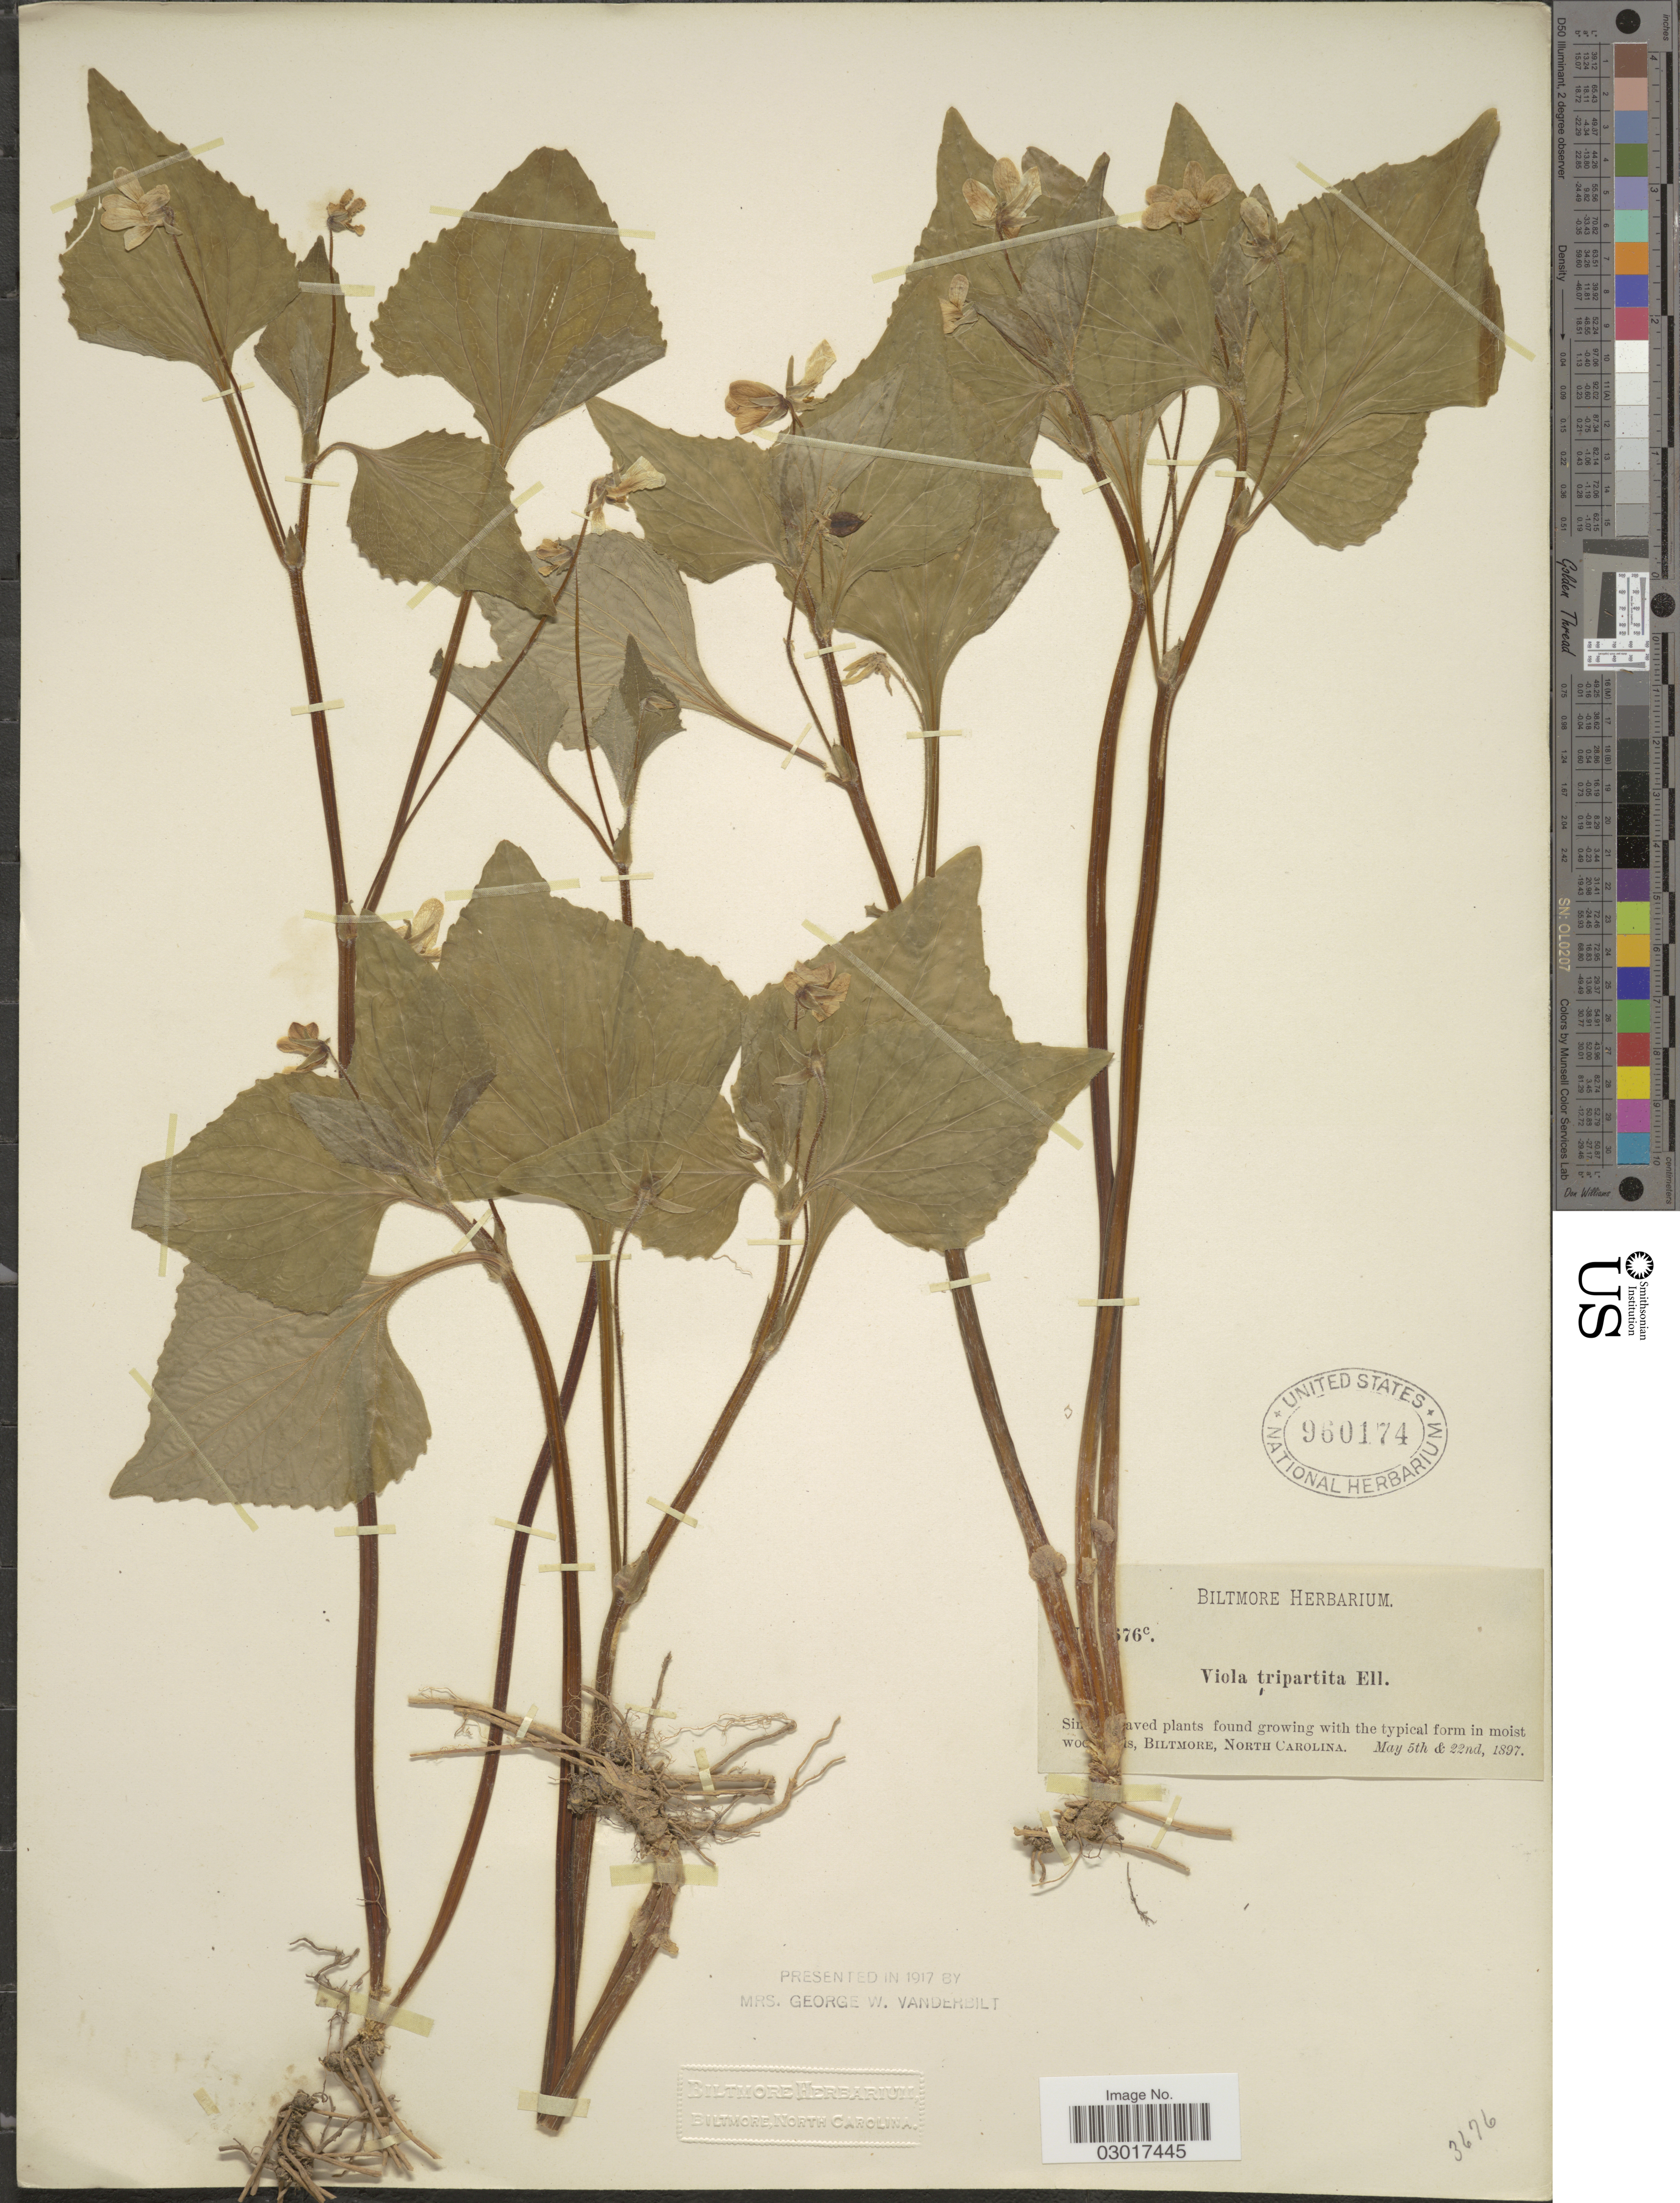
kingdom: Plantae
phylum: Tracheophyta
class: Magnoliopsida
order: Malpighiales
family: Violaceae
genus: Viola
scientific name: Viola tripartita var. glaberrima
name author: (Ging.) R.M. Harper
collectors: ex herb. Biltmore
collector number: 676c*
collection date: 1897-05-05/1897-05-22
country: United States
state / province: North Carolina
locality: Biltmore.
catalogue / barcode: US 960174